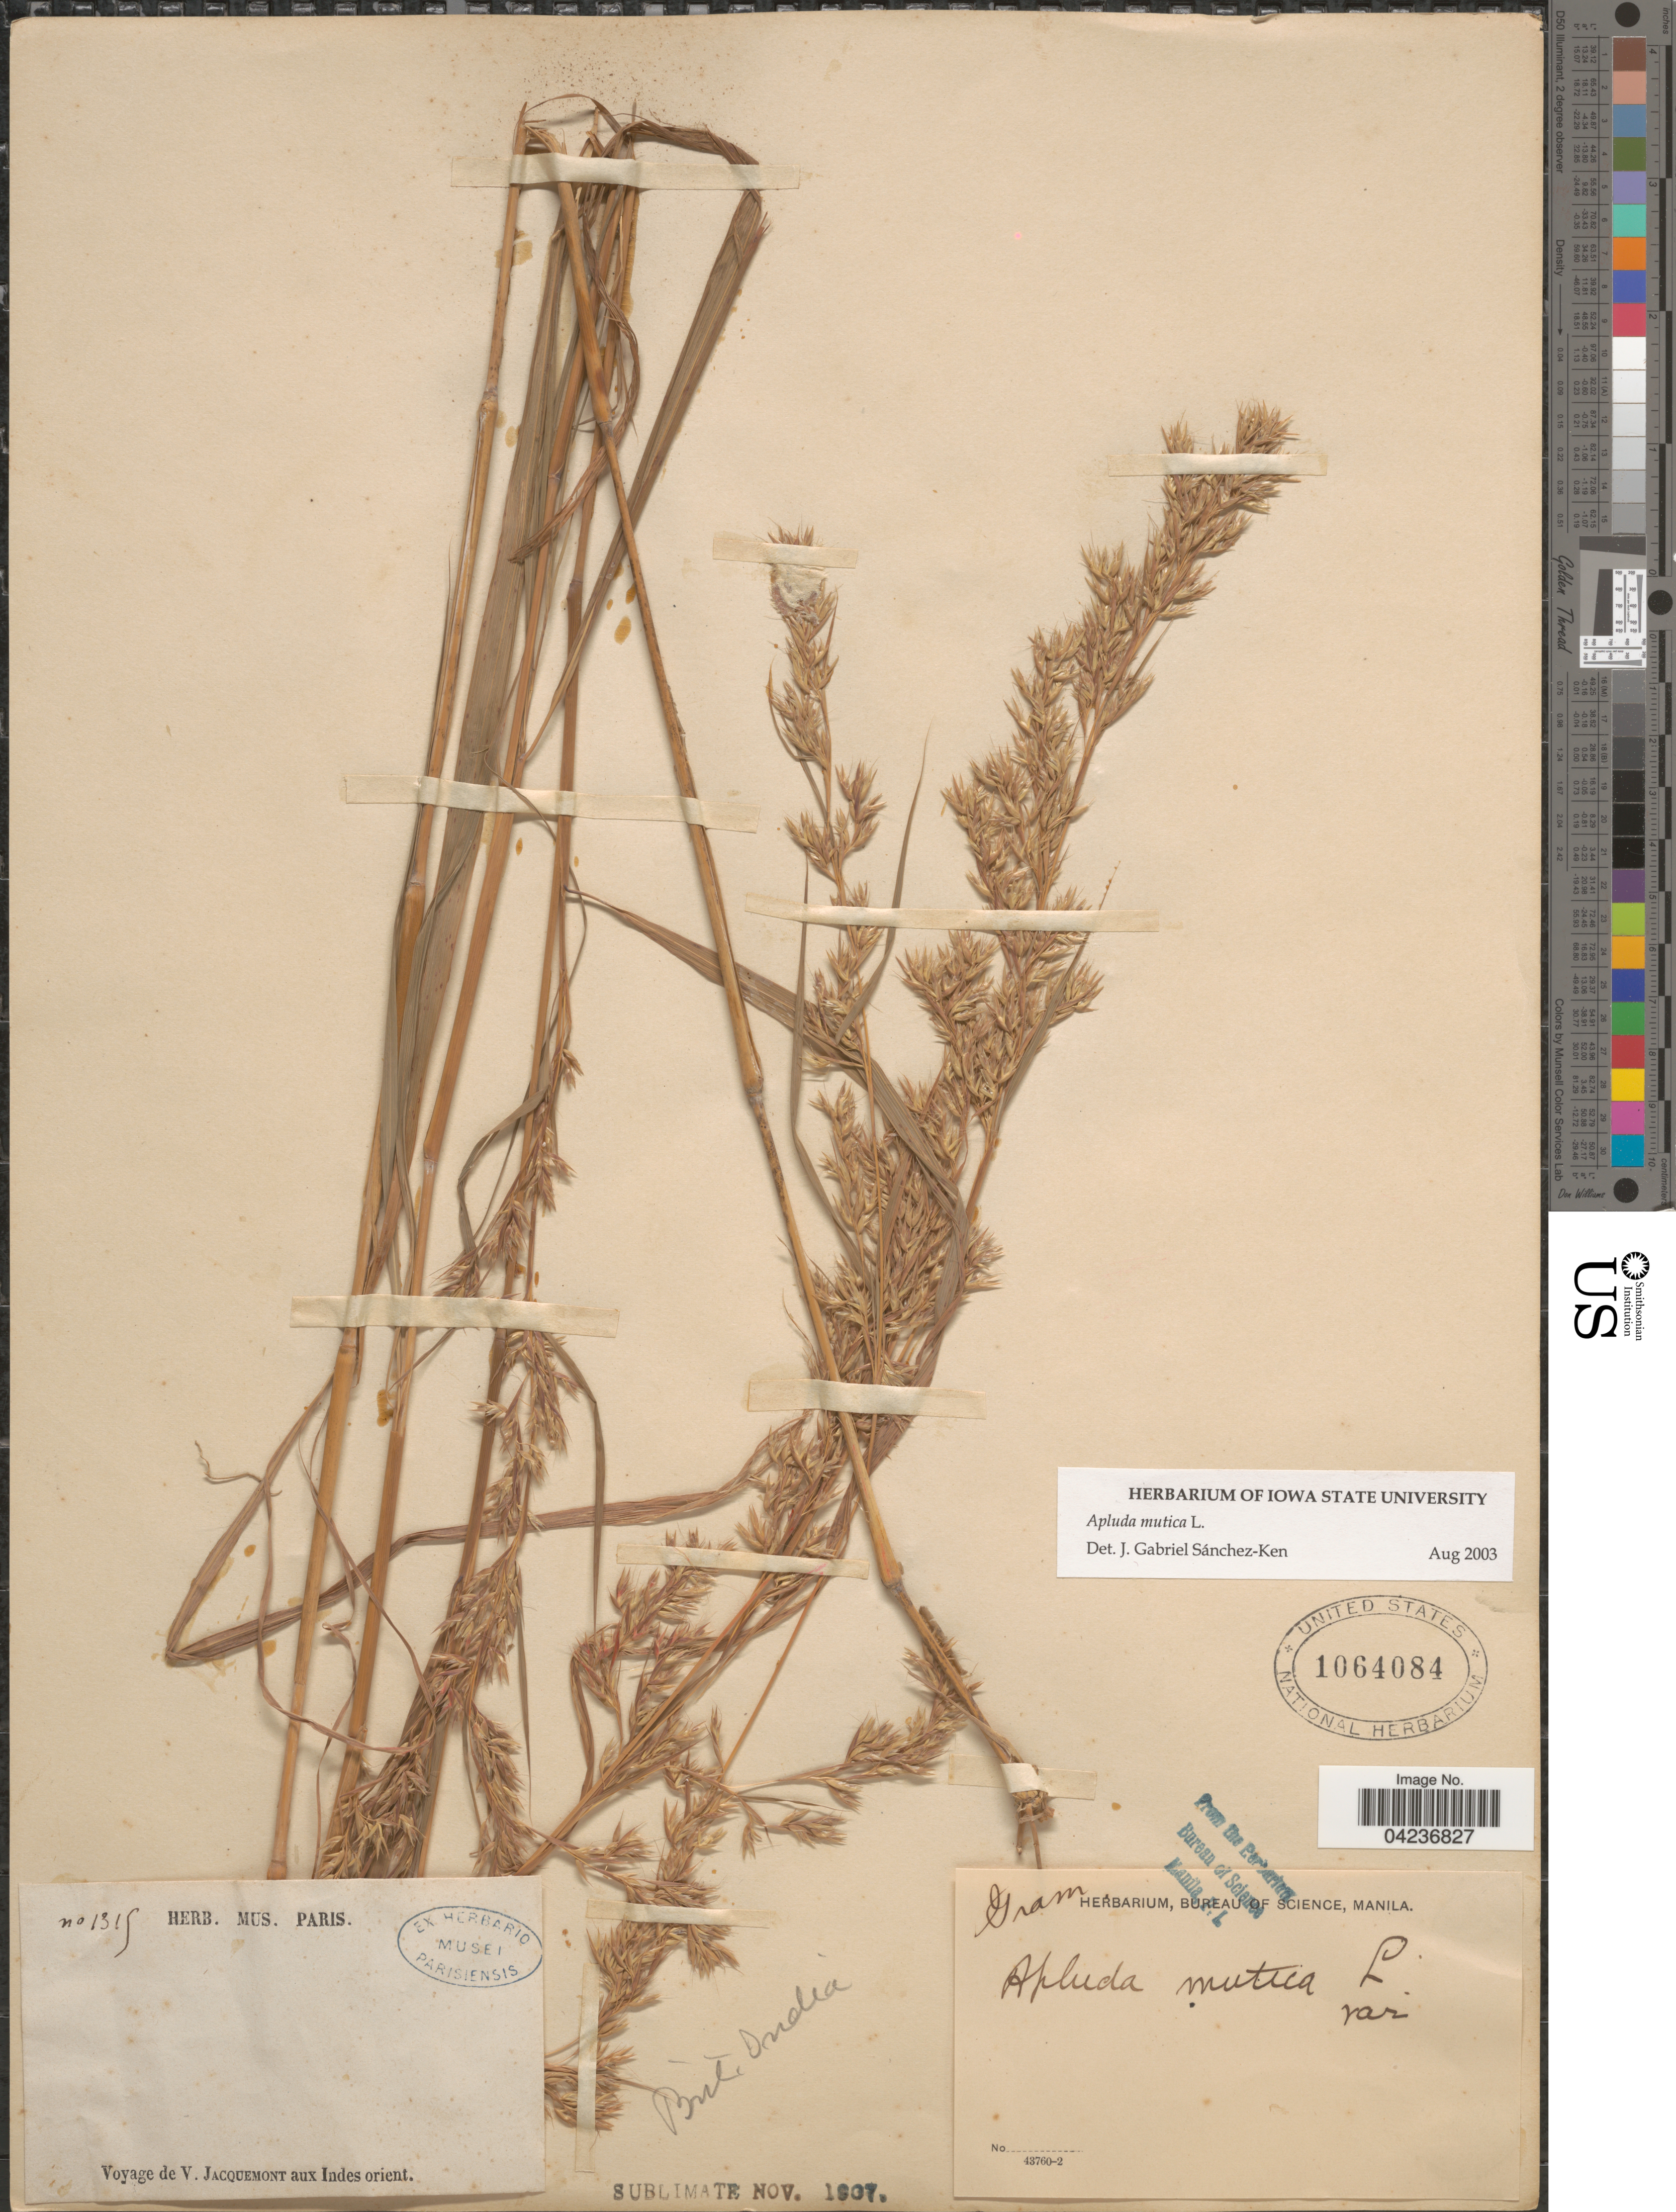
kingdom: Plantae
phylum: Tracheophyta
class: Liliopsida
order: Poales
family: Poaceae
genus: Apluda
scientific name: Apluda mutica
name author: L.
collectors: Jacquemont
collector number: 1315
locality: Voyage aux Indes orient. Brit. India.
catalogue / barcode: US 1064084